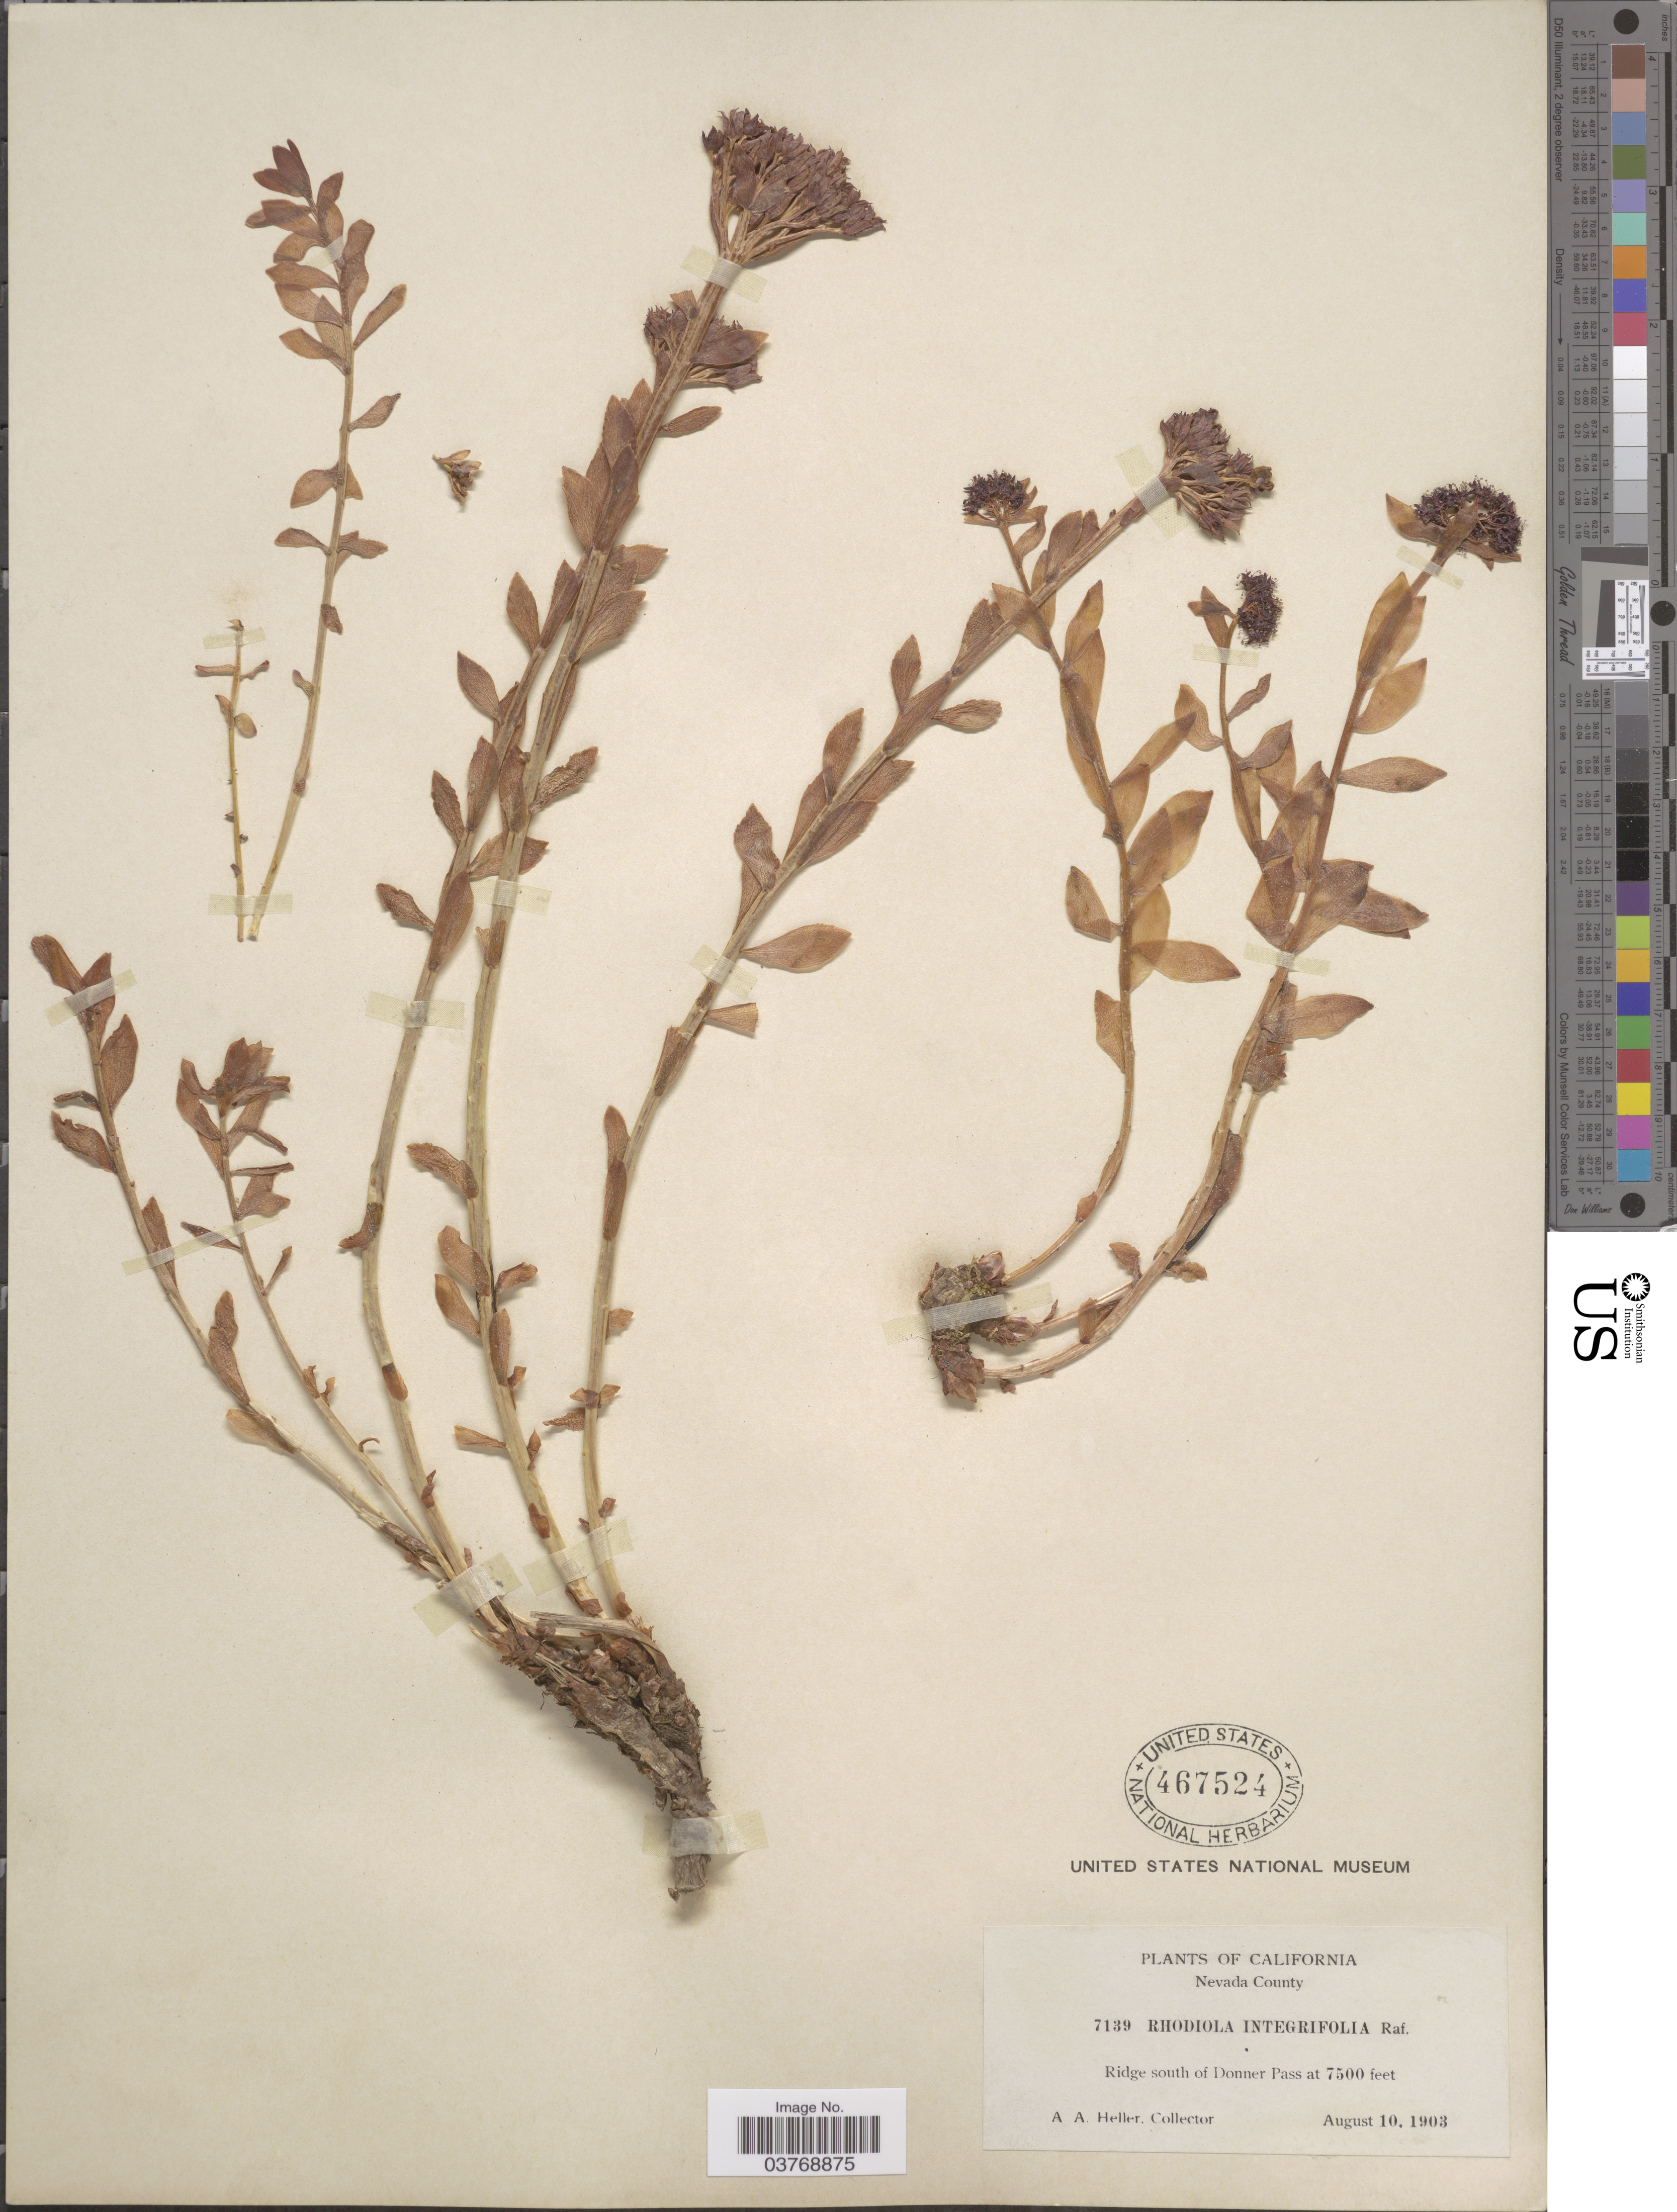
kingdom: Plantae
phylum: Tracheophyta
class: Magnoliopsida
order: Saxifragales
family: Crassulaceae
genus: Rhodiola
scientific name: Rhodiola integrifolia subsp. integrifolia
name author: Raf.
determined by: Strong, Mark T., (BOT), Smithsonian Institution - National Museum of Natural History (UNITED STATES)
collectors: A. A. Heller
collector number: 7139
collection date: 1903-08-10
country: United States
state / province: California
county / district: Nevada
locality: Nevada County. Ridge south of Donner Pass.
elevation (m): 2286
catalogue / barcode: US 467524